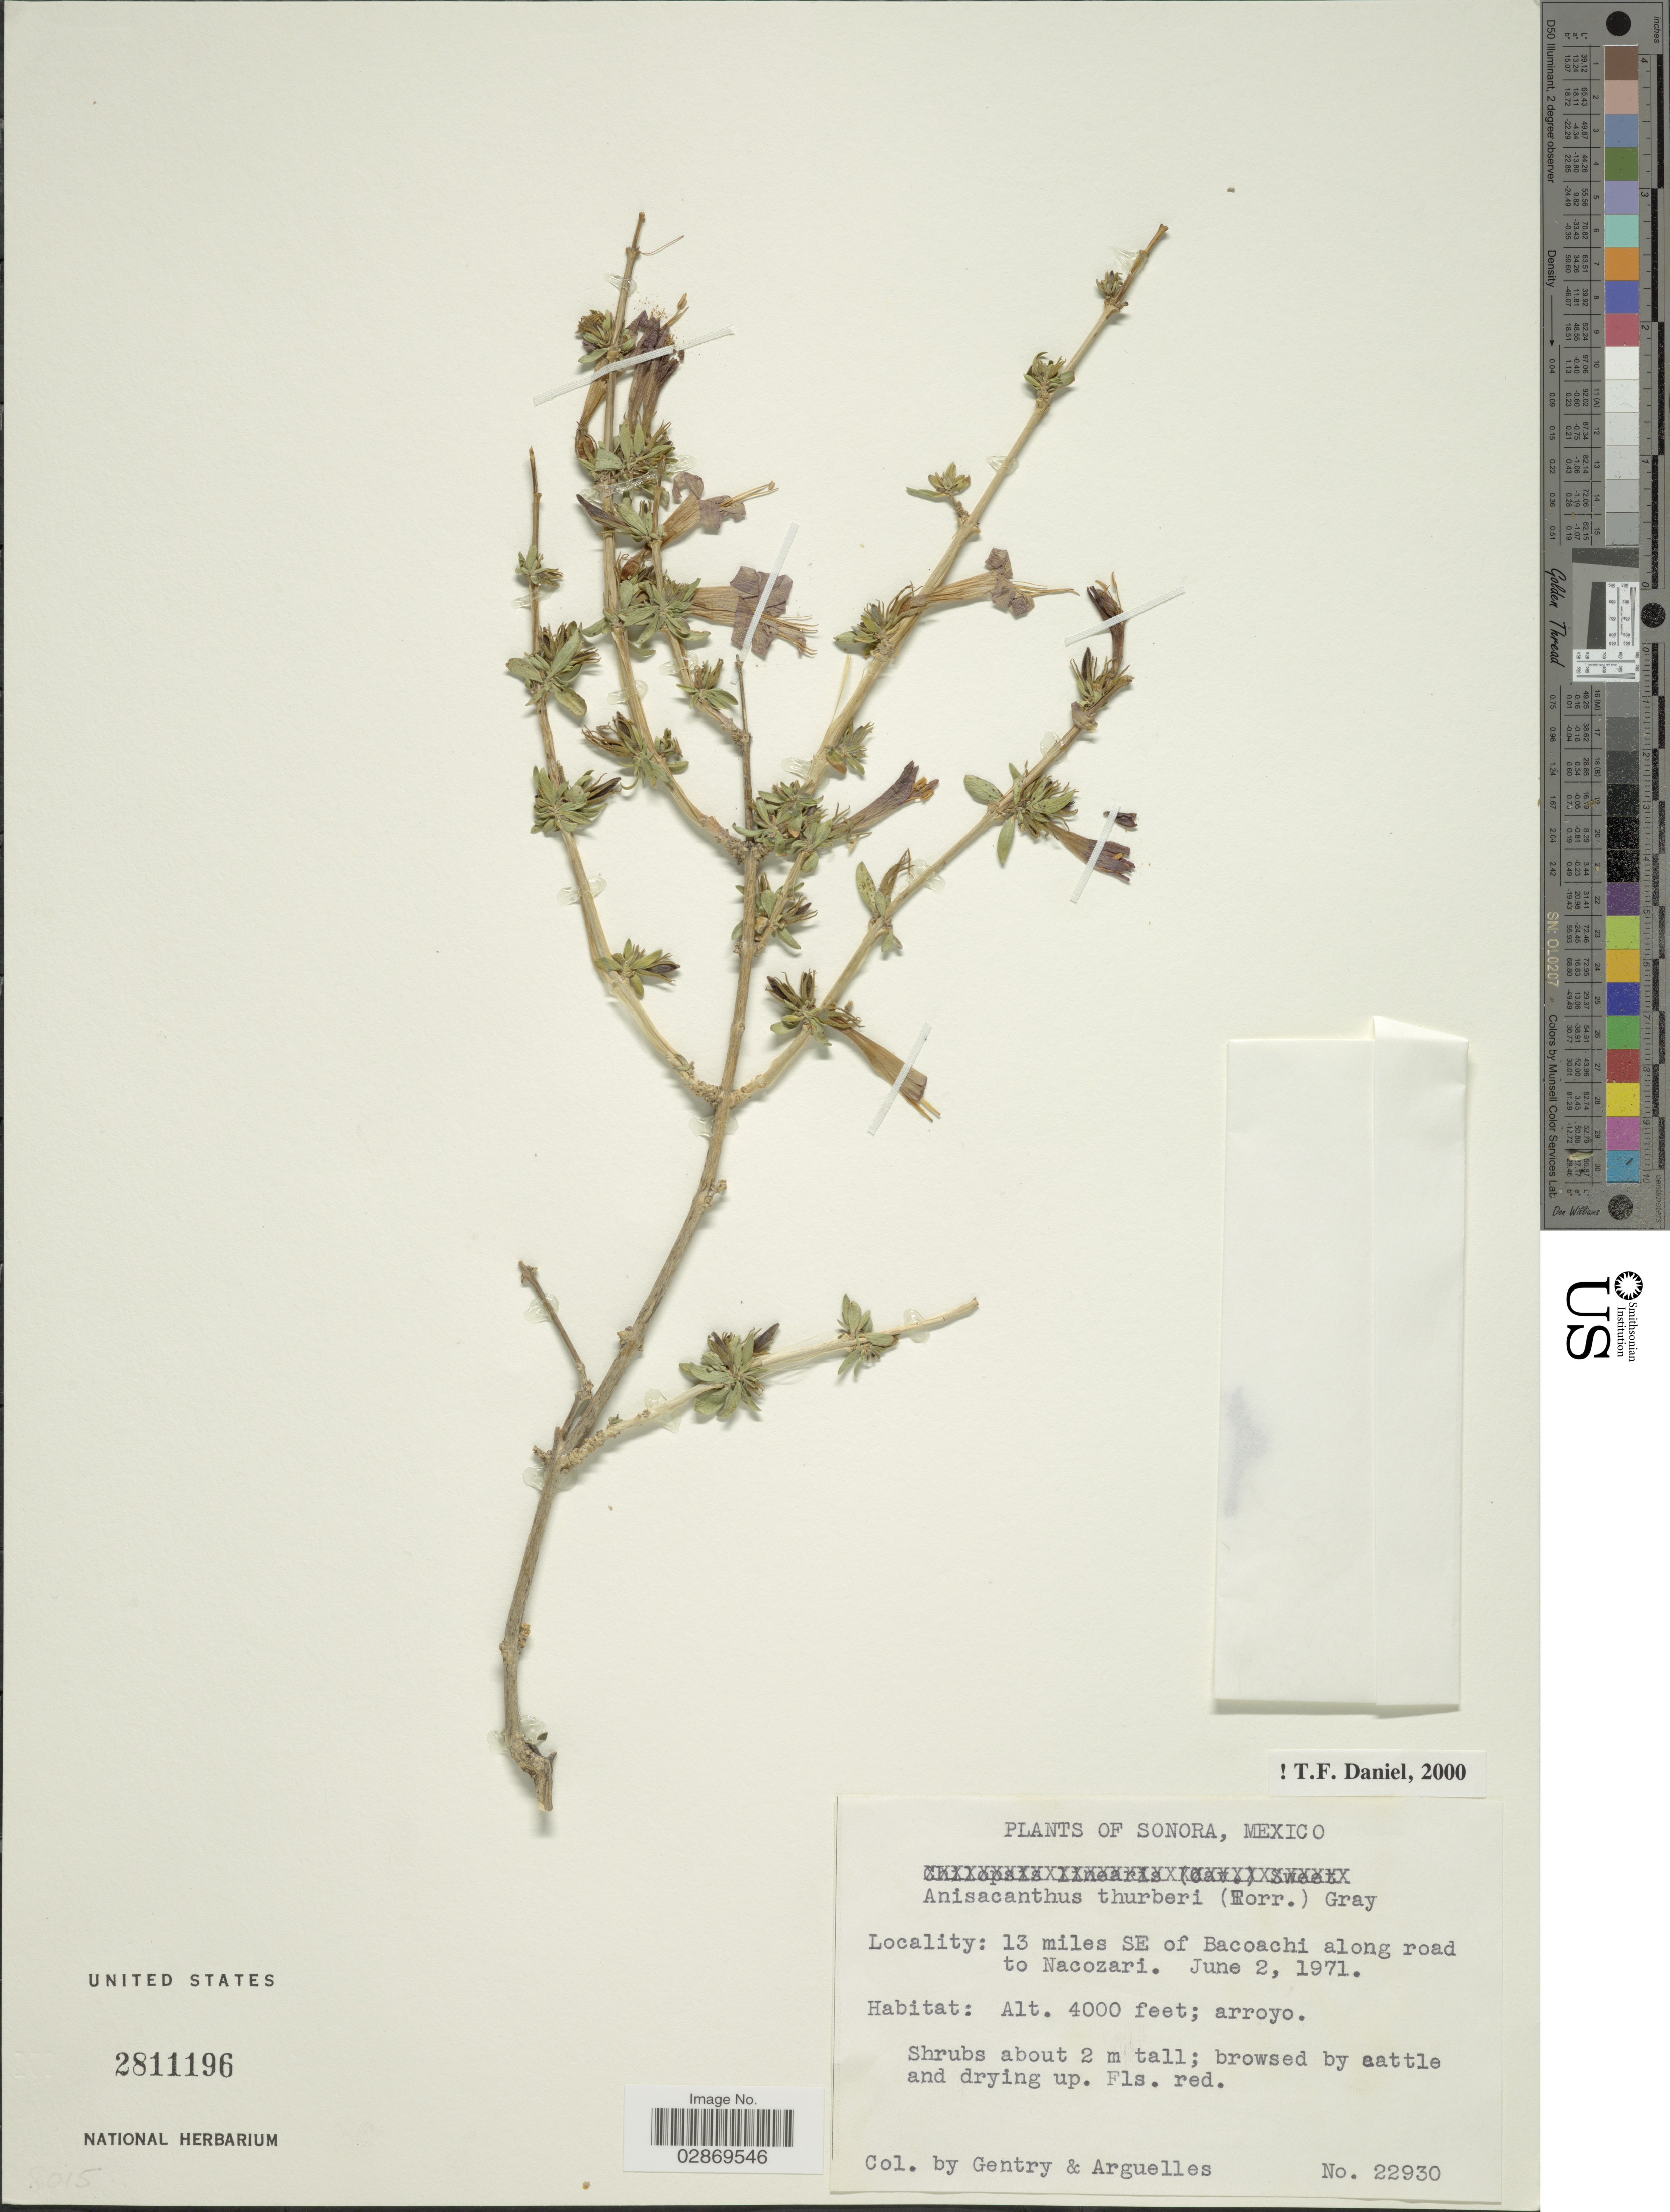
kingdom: Plantae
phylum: Tracheophyta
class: Magnoliopsida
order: Lamiales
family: Acanthaceae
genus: Anisacanthus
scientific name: Anisacanthus thurberi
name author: (Torr.) A. Gray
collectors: Gentry, -- & Arguelles, --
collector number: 22930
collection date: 1971-06-02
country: Mexico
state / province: Sonora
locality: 13 miles SE of Bacoachi along road to Nacozari.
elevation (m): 1219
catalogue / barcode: US 2811196